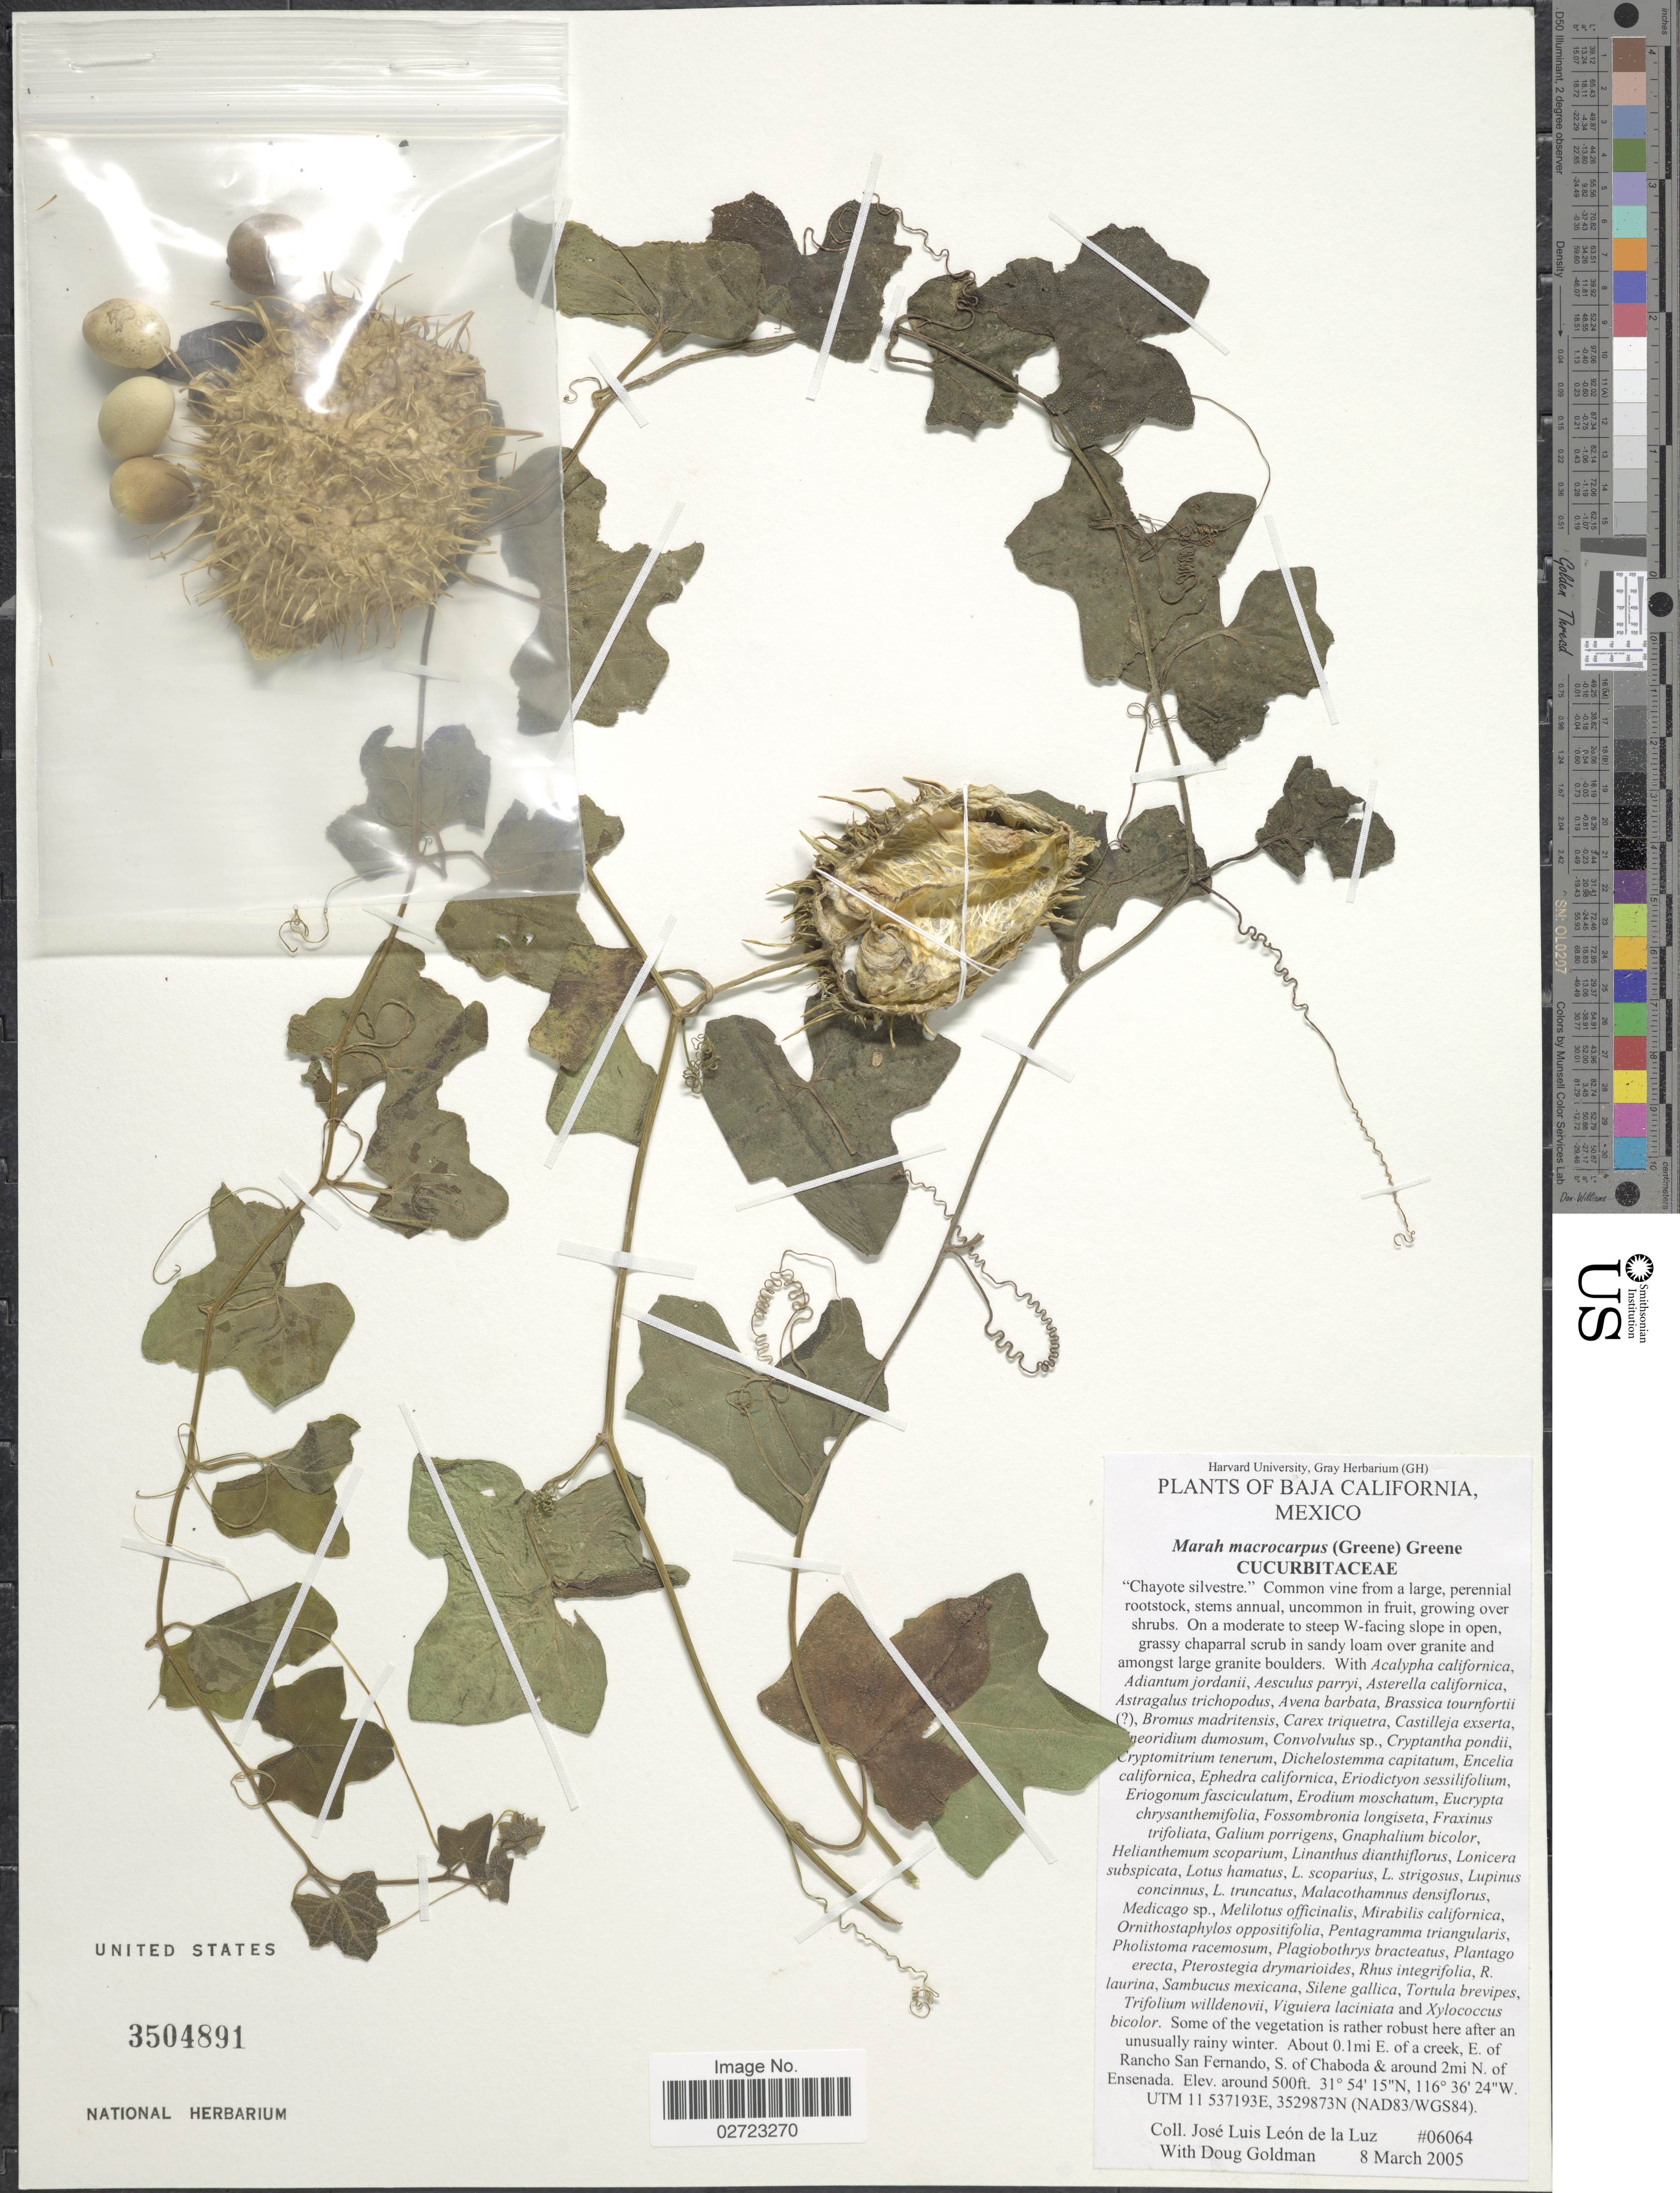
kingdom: Plantae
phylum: Tracheophyta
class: Magnoliopsida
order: Cucurbitales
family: Cucurbitaceae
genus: Marah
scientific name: Marah macrocarpa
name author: (Greene) Greene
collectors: J. L. León de la Luz & D. Goldman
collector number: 06064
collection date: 2005-03-08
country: Mexico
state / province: Baja California Norte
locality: About 0.1 mi E. of a creek, E. of Ensenada, UTM 11 537193E, 3529873N (NAD83/WGS84).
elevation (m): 152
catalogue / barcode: US 3504891